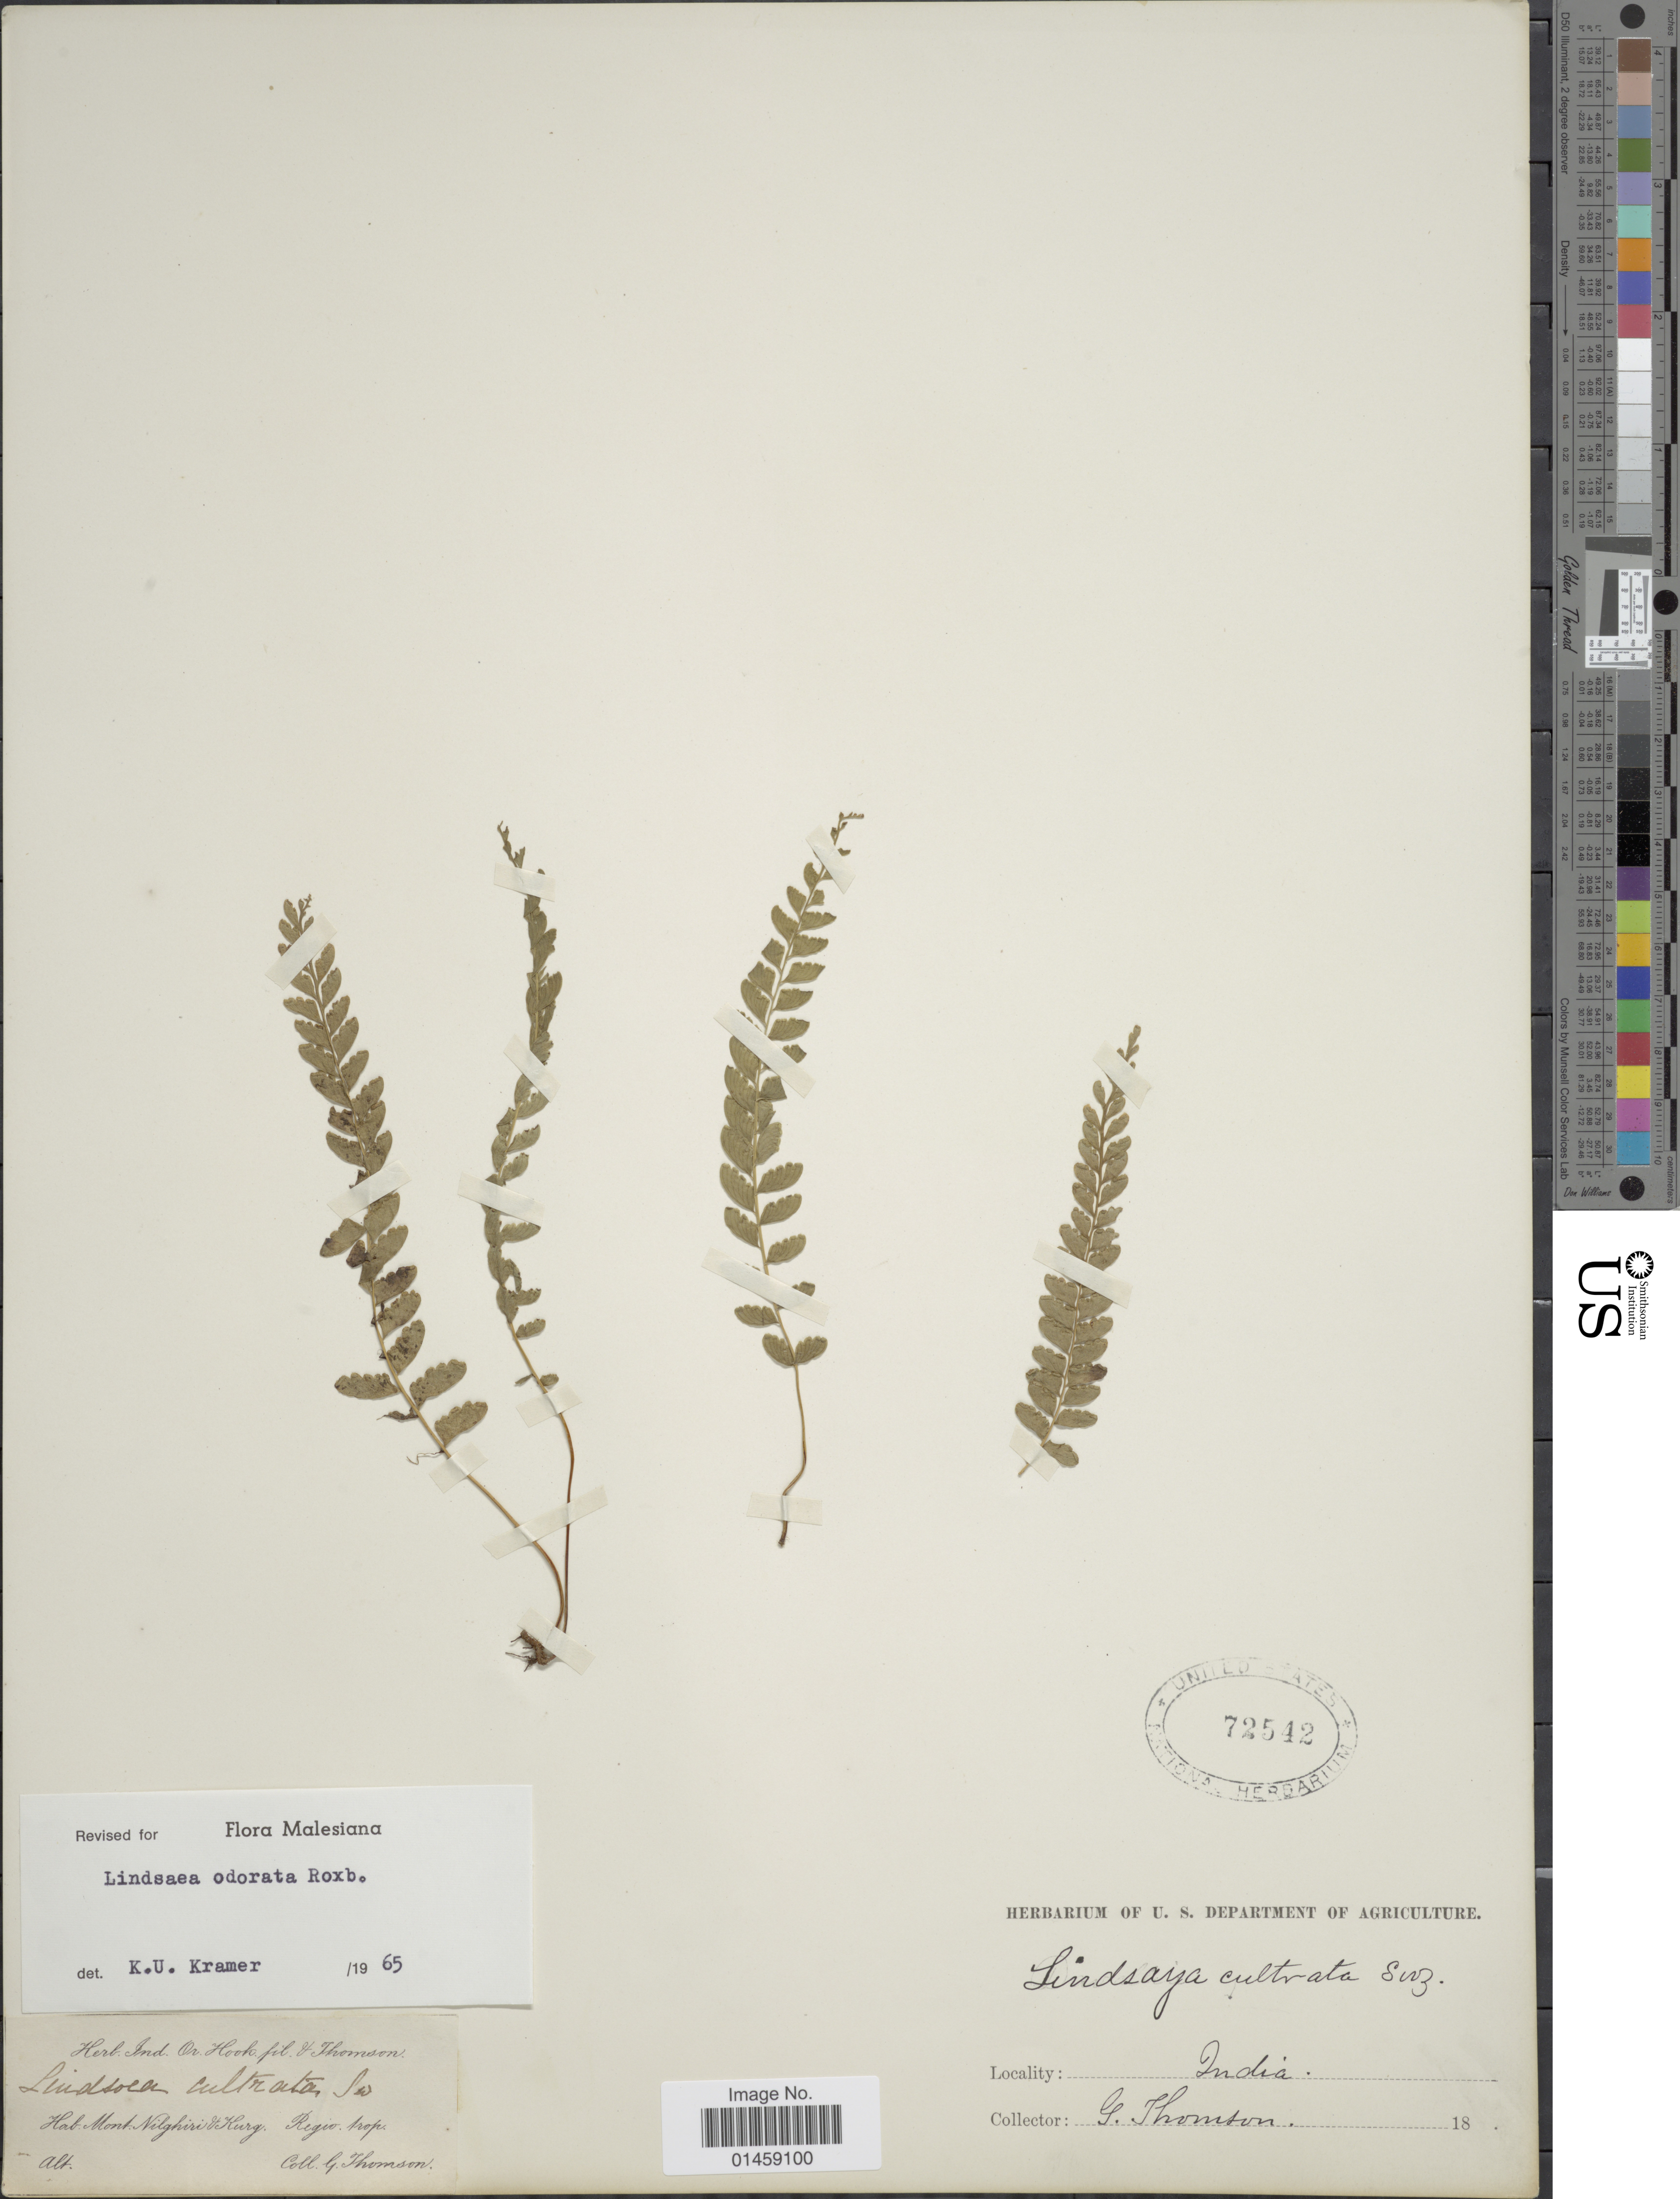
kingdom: Plantae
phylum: Tracheophyta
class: Polypodiopsida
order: Polypodiales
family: Lindsaeaceae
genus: Lindsaea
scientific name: Lindsaea odorata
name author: Roxb.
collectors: G. Thomson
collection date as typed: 18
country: India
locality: Mont Nighiri & Kurg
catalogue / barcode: US 72542